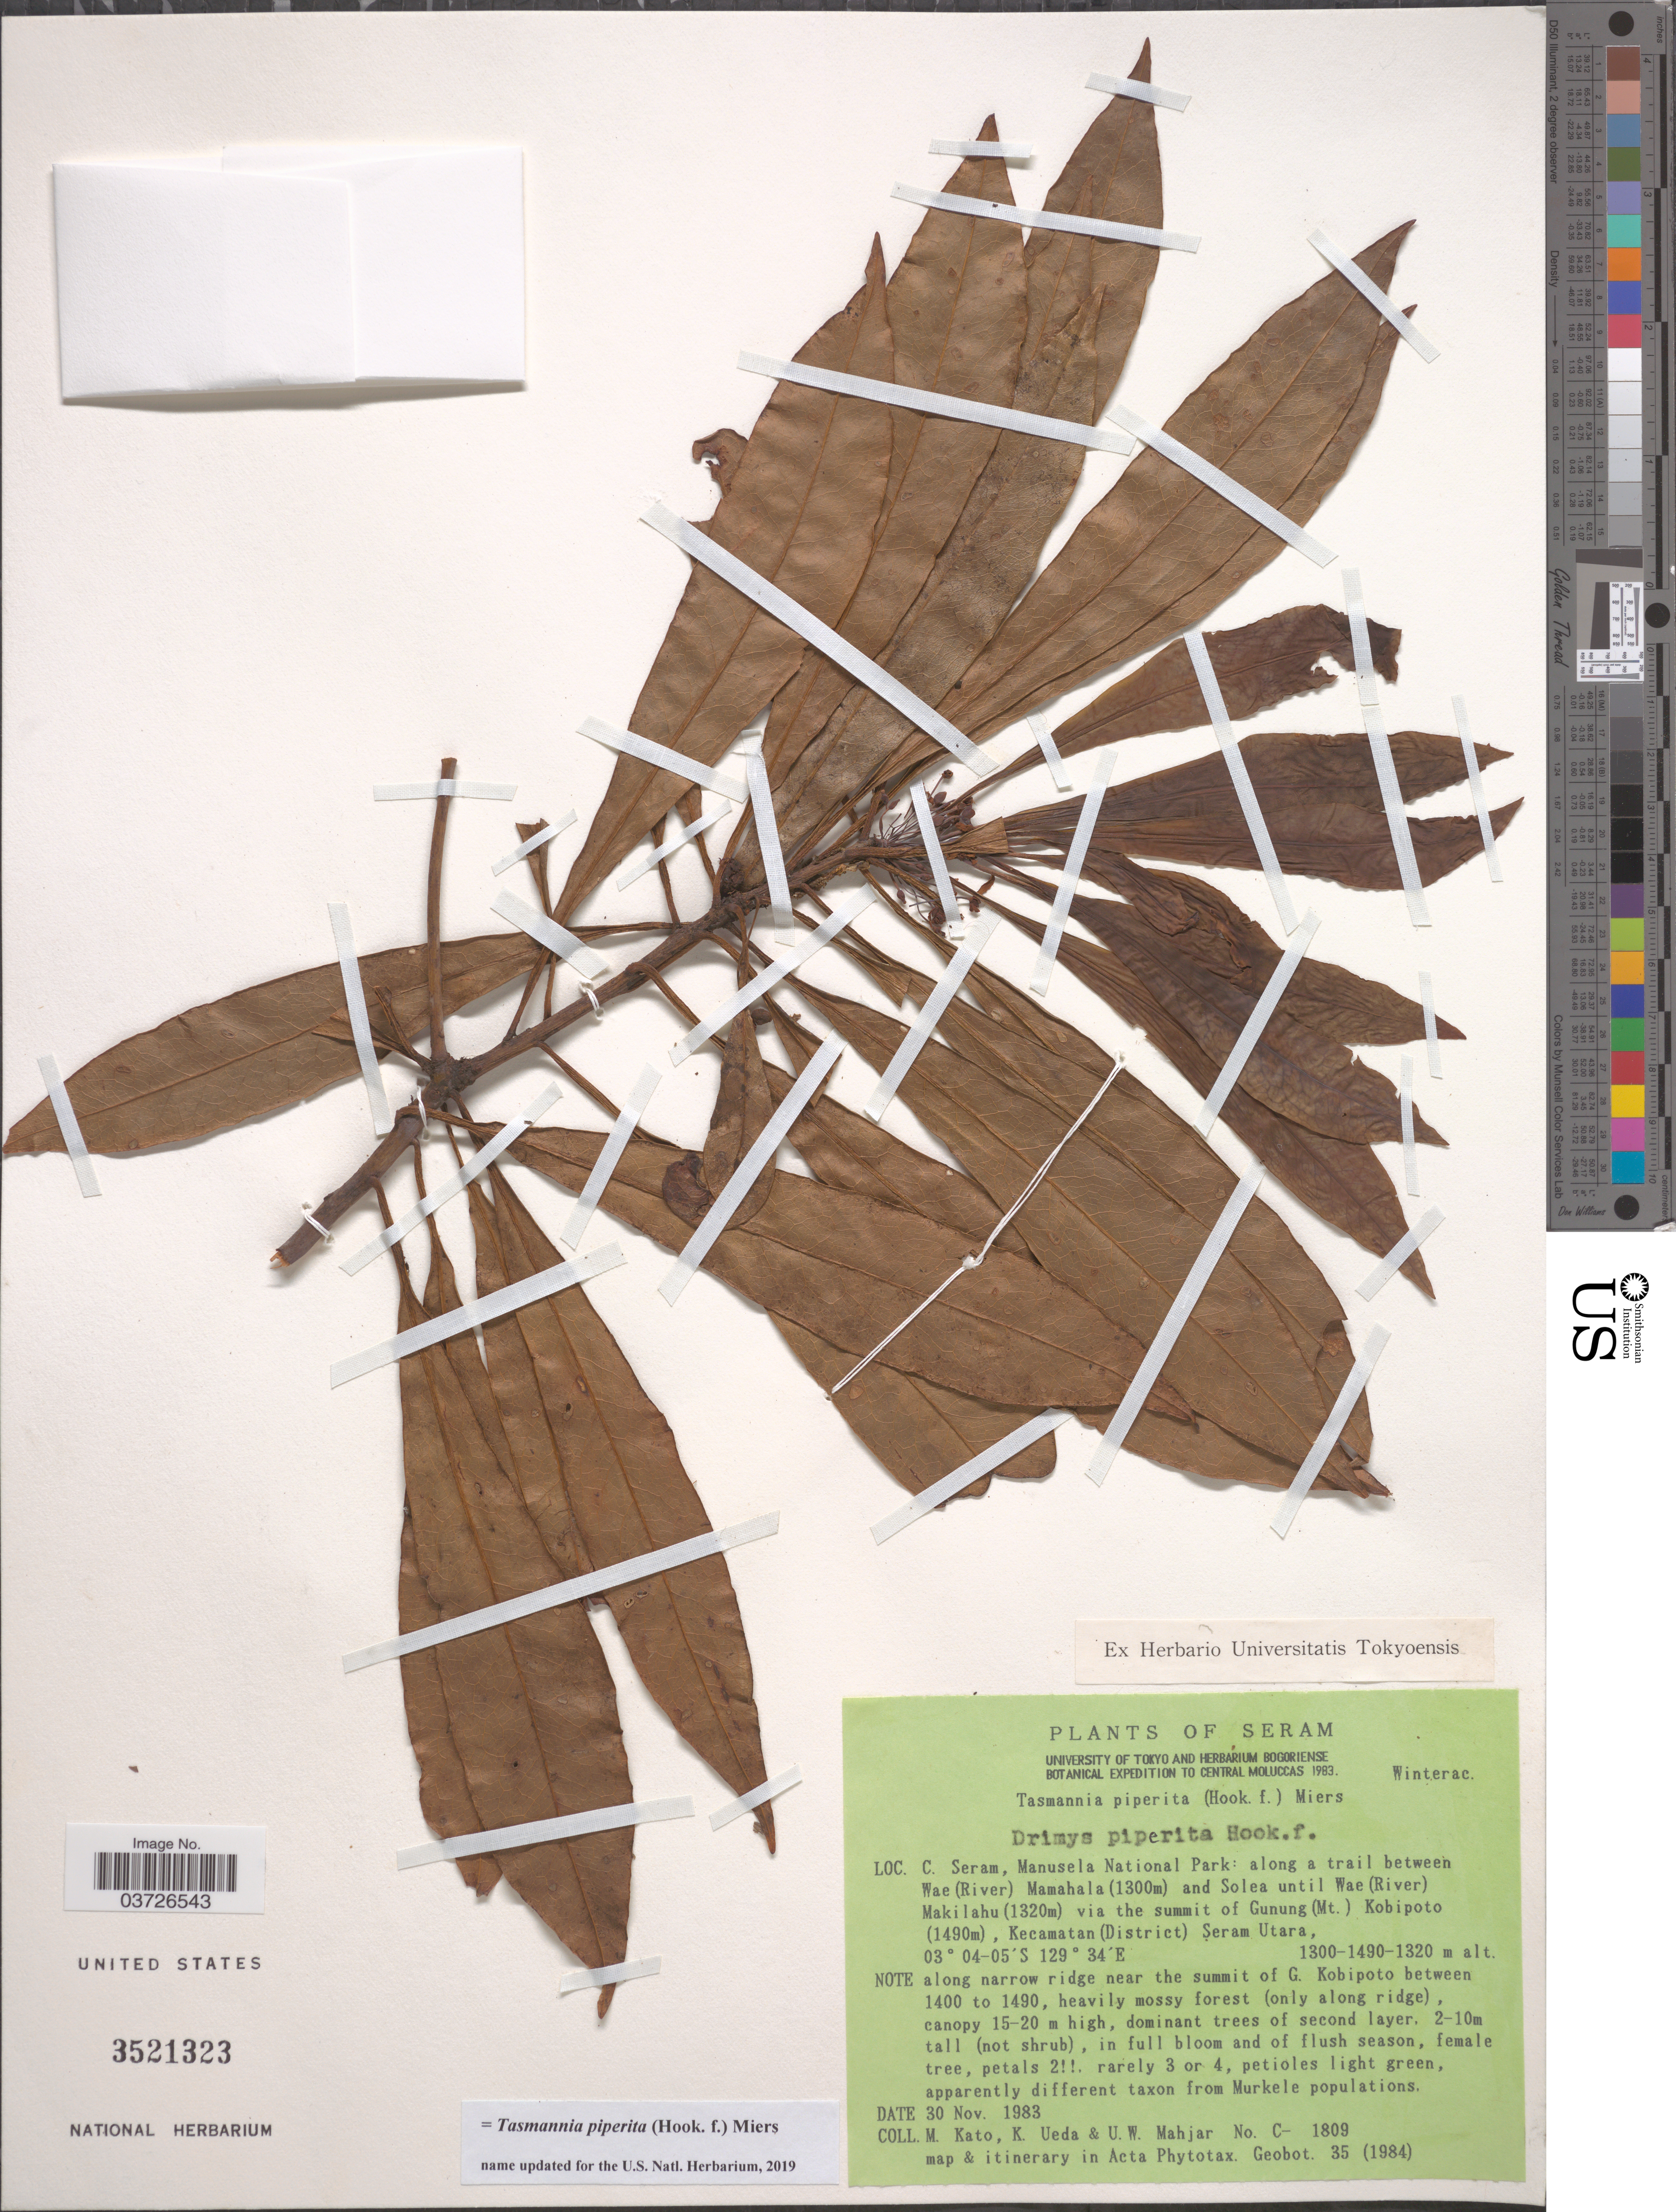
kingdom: Plantae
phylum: Tracheophyta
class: Magnoliopsida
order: Canellales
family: Winteraceae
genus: Tasmannia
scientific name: Tasmannia piperita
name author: (Hook. f.) Miers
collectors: M. Kato, K. Ueda & U.W. Mahjar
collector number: C-1809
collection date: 1983-11-30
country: Indonesia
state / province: Maluku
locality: C. Seram, Manusela National Park: along a trail between Wae (River) Mamahala and Solea until Wae (River) Makilahu via the summit of Gunung (Mt.) Kobipoto, Kecamatan (District) Seram Utara. Along narrow ridge near the summit of G. Kobipoto between 1400 to 1490.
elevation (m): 1300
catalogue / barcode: US 3521323